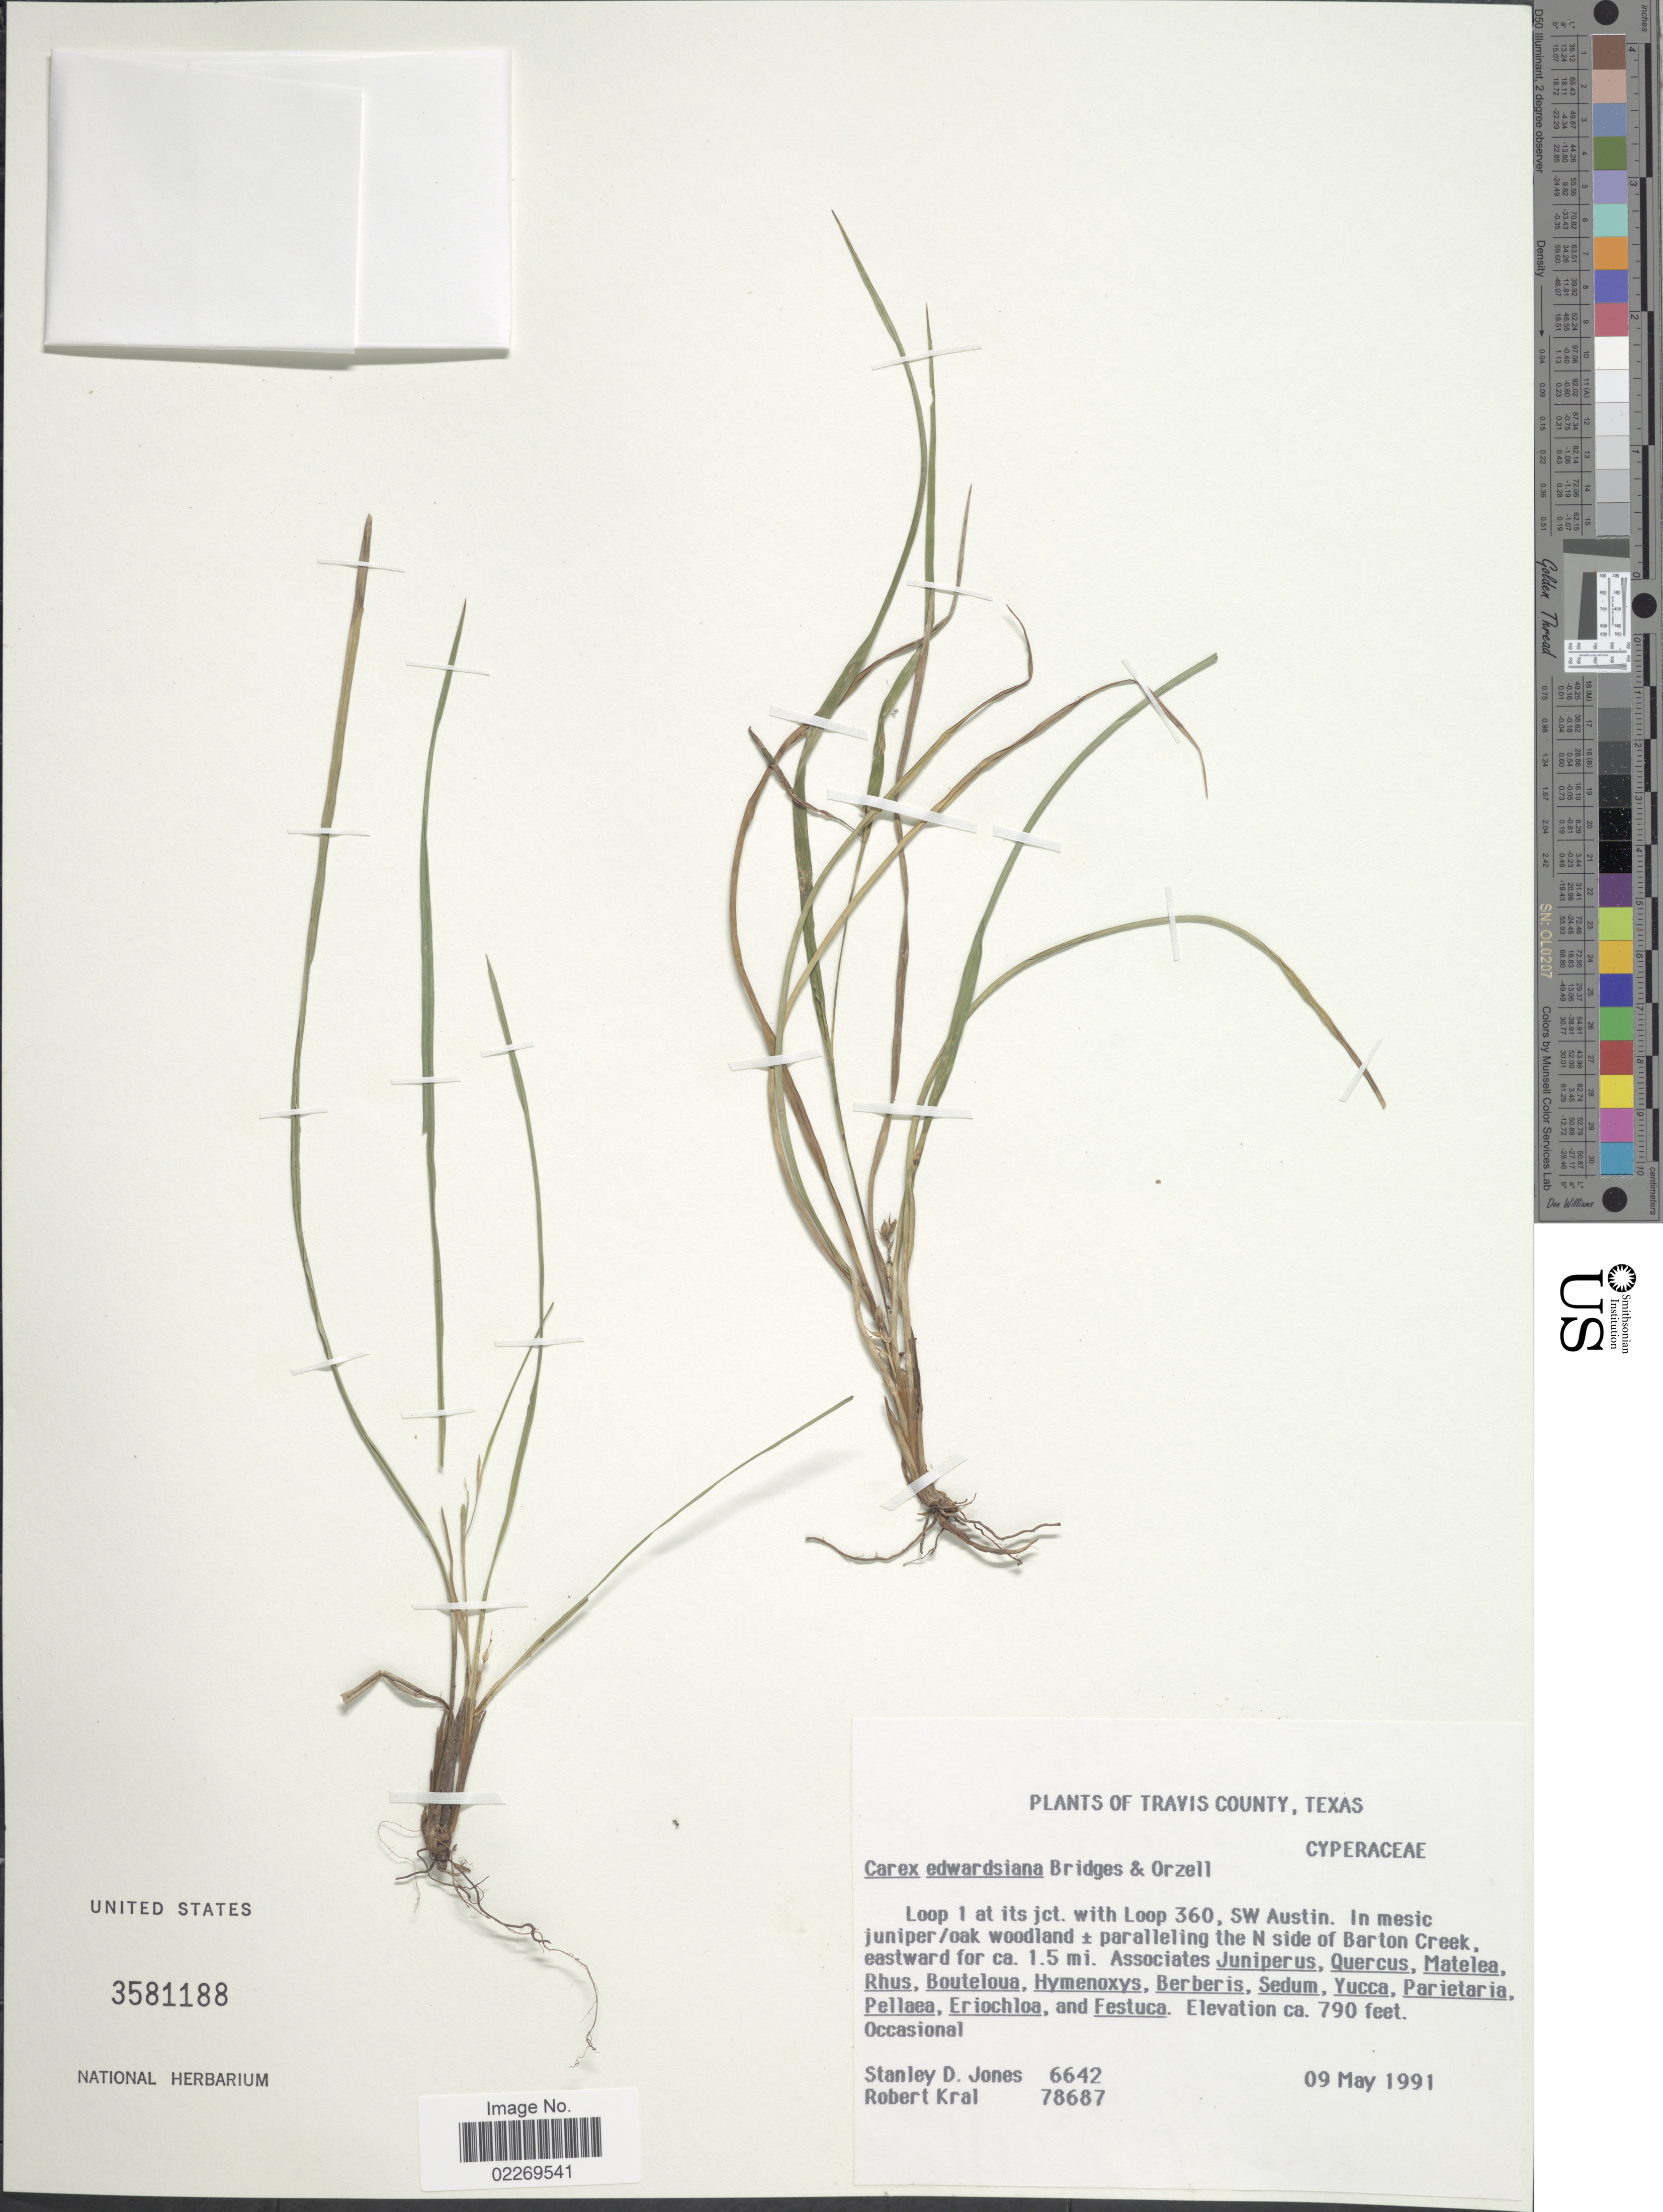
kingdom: Plantae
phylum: Tracheophyta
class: Liliopsida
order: Poales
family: Cyperaceae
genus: Carex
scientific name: Carex edwardsiana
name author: E.L. Bridges & Orzell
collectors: S. D. Jones & R. Kral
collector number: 6642/78687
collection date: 1991-05-09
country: United States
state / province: Texas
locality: Travis County. Loop 1 at its jct. with Loop 360, SW Austin. The N side of Barton Creek. Estward for ca. 1.5 mi.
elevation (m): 241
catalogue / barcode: US 3581188